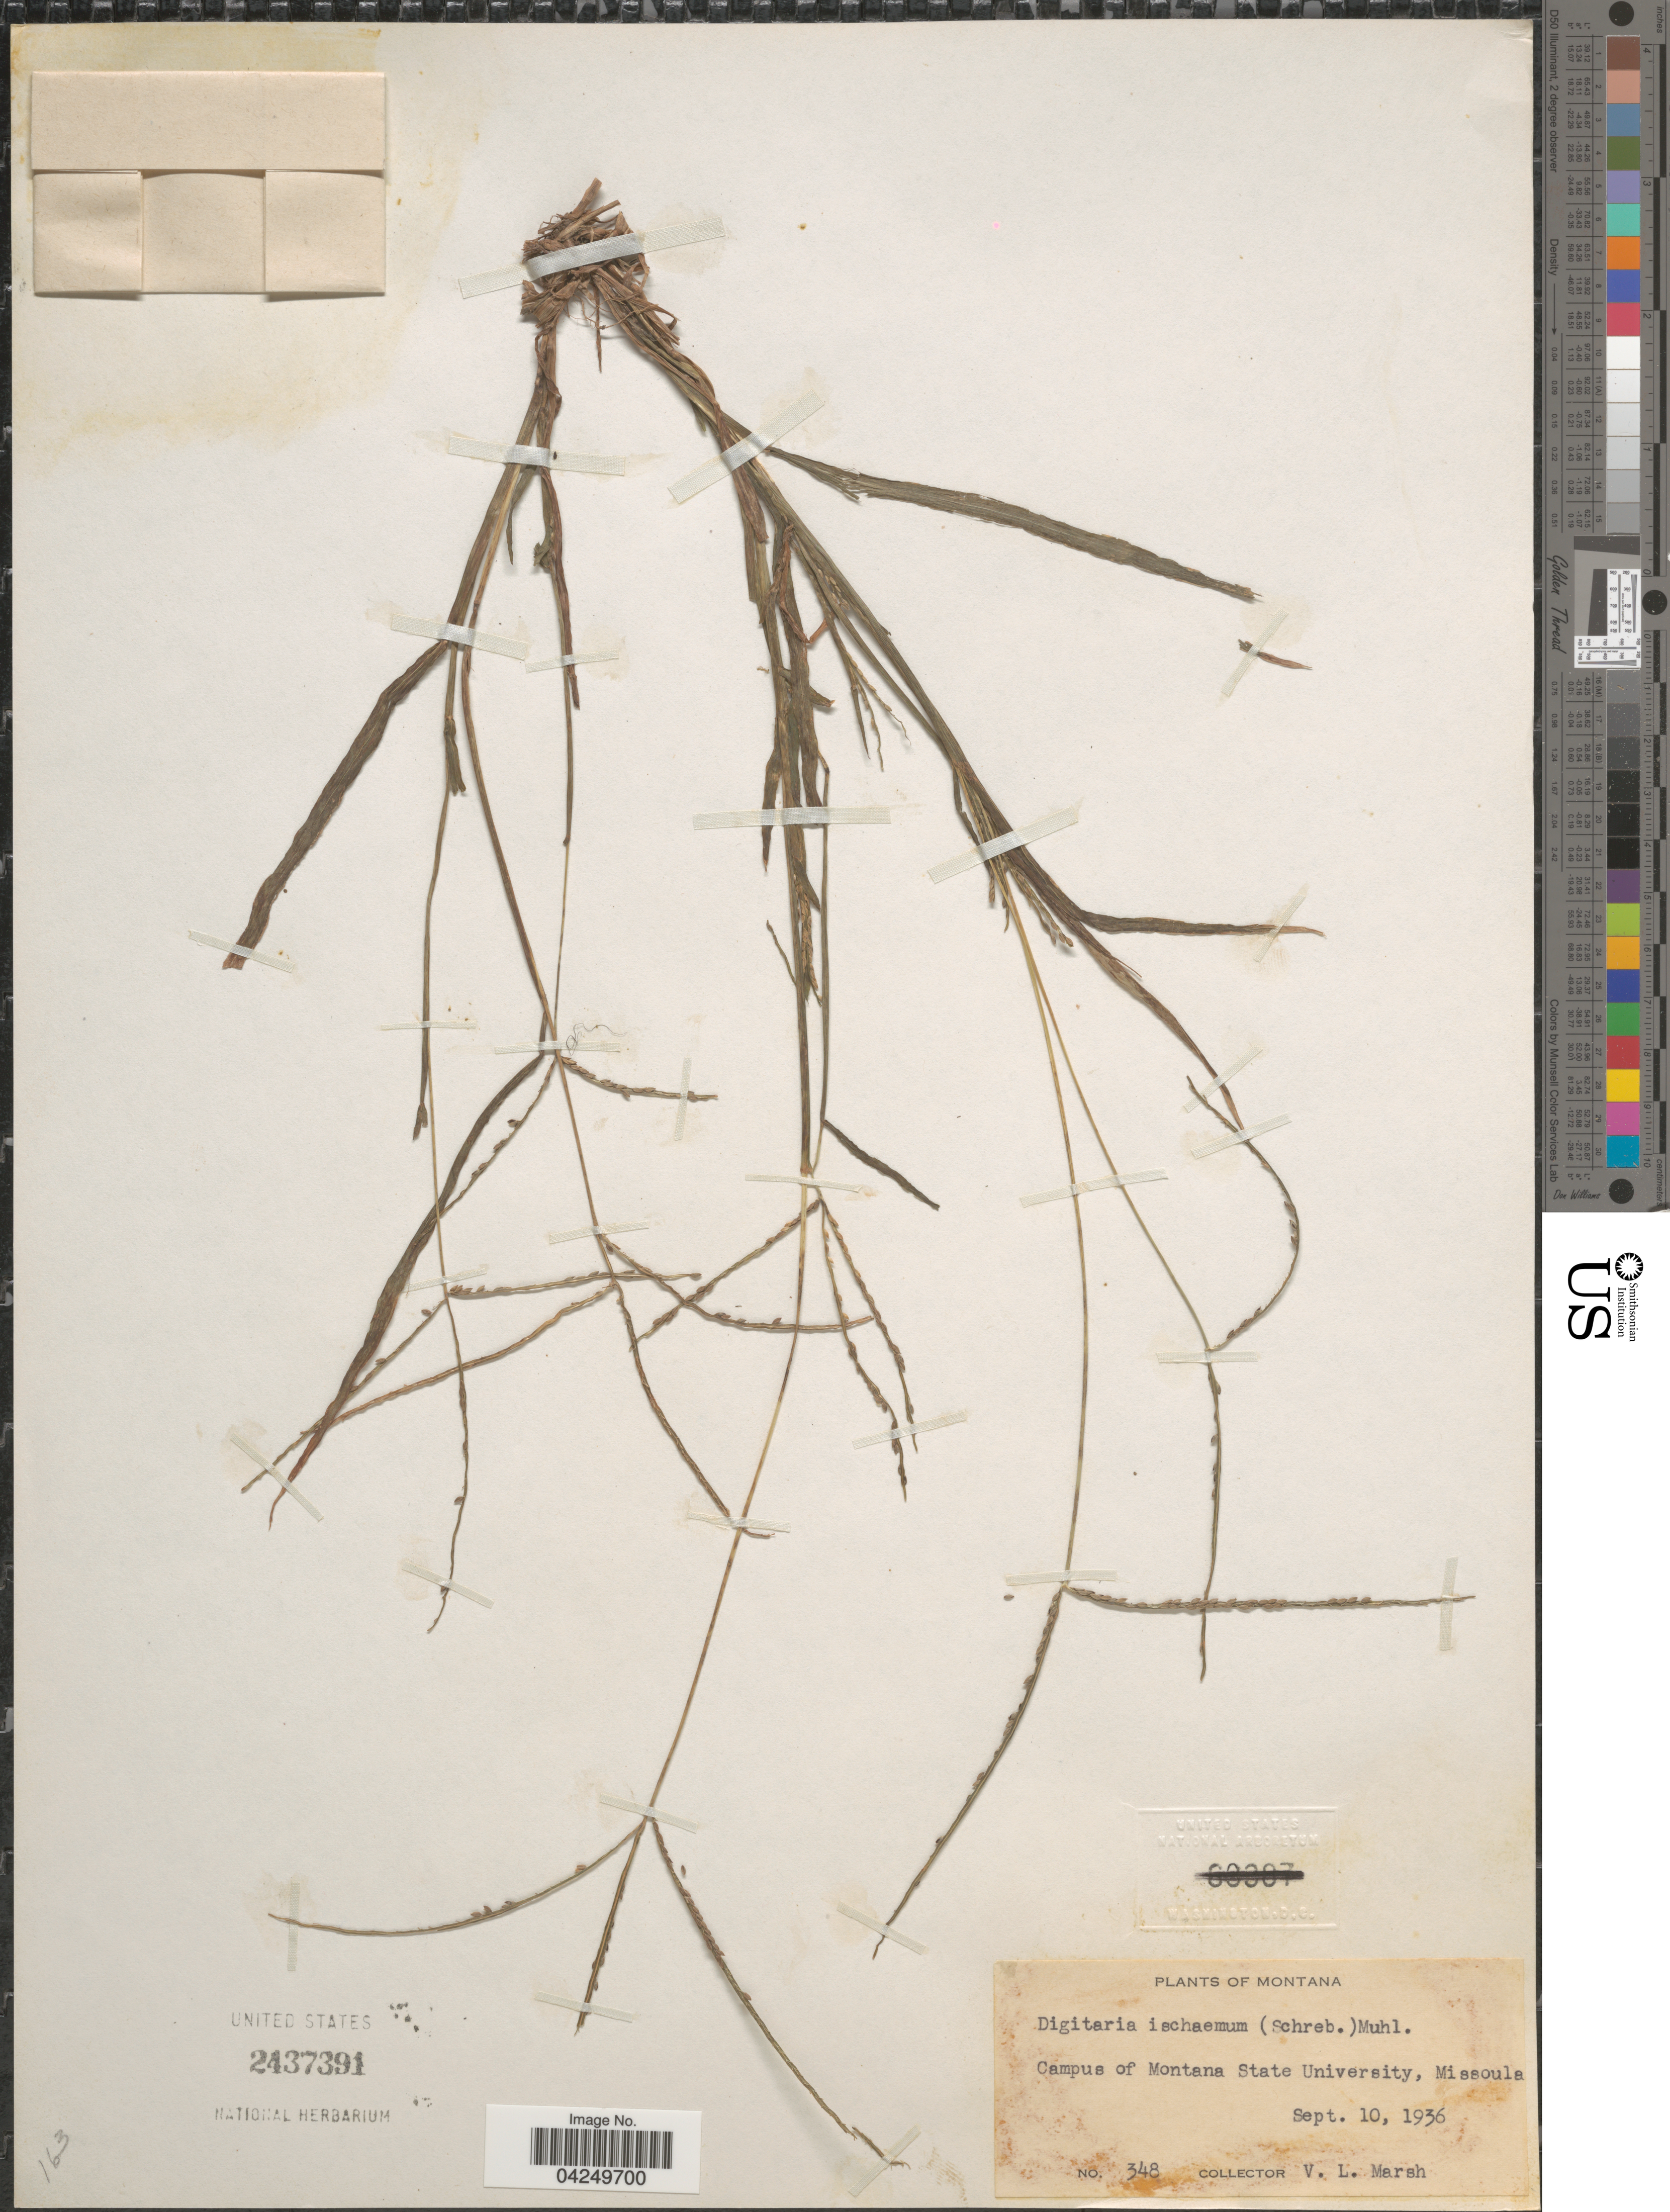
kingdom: Plantae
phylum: Tracheophyta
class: Liliopsida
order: Poales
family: Poaceae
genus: Digitaria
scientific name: Digitaria ischaemum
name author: (Schreber) Schreber ex Muhl.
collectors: V. L. Marsh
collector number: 348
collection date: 1936-09-10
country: United States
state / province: Montana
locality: Campus of Montana State University, Missoula.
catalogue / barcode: US 2437391